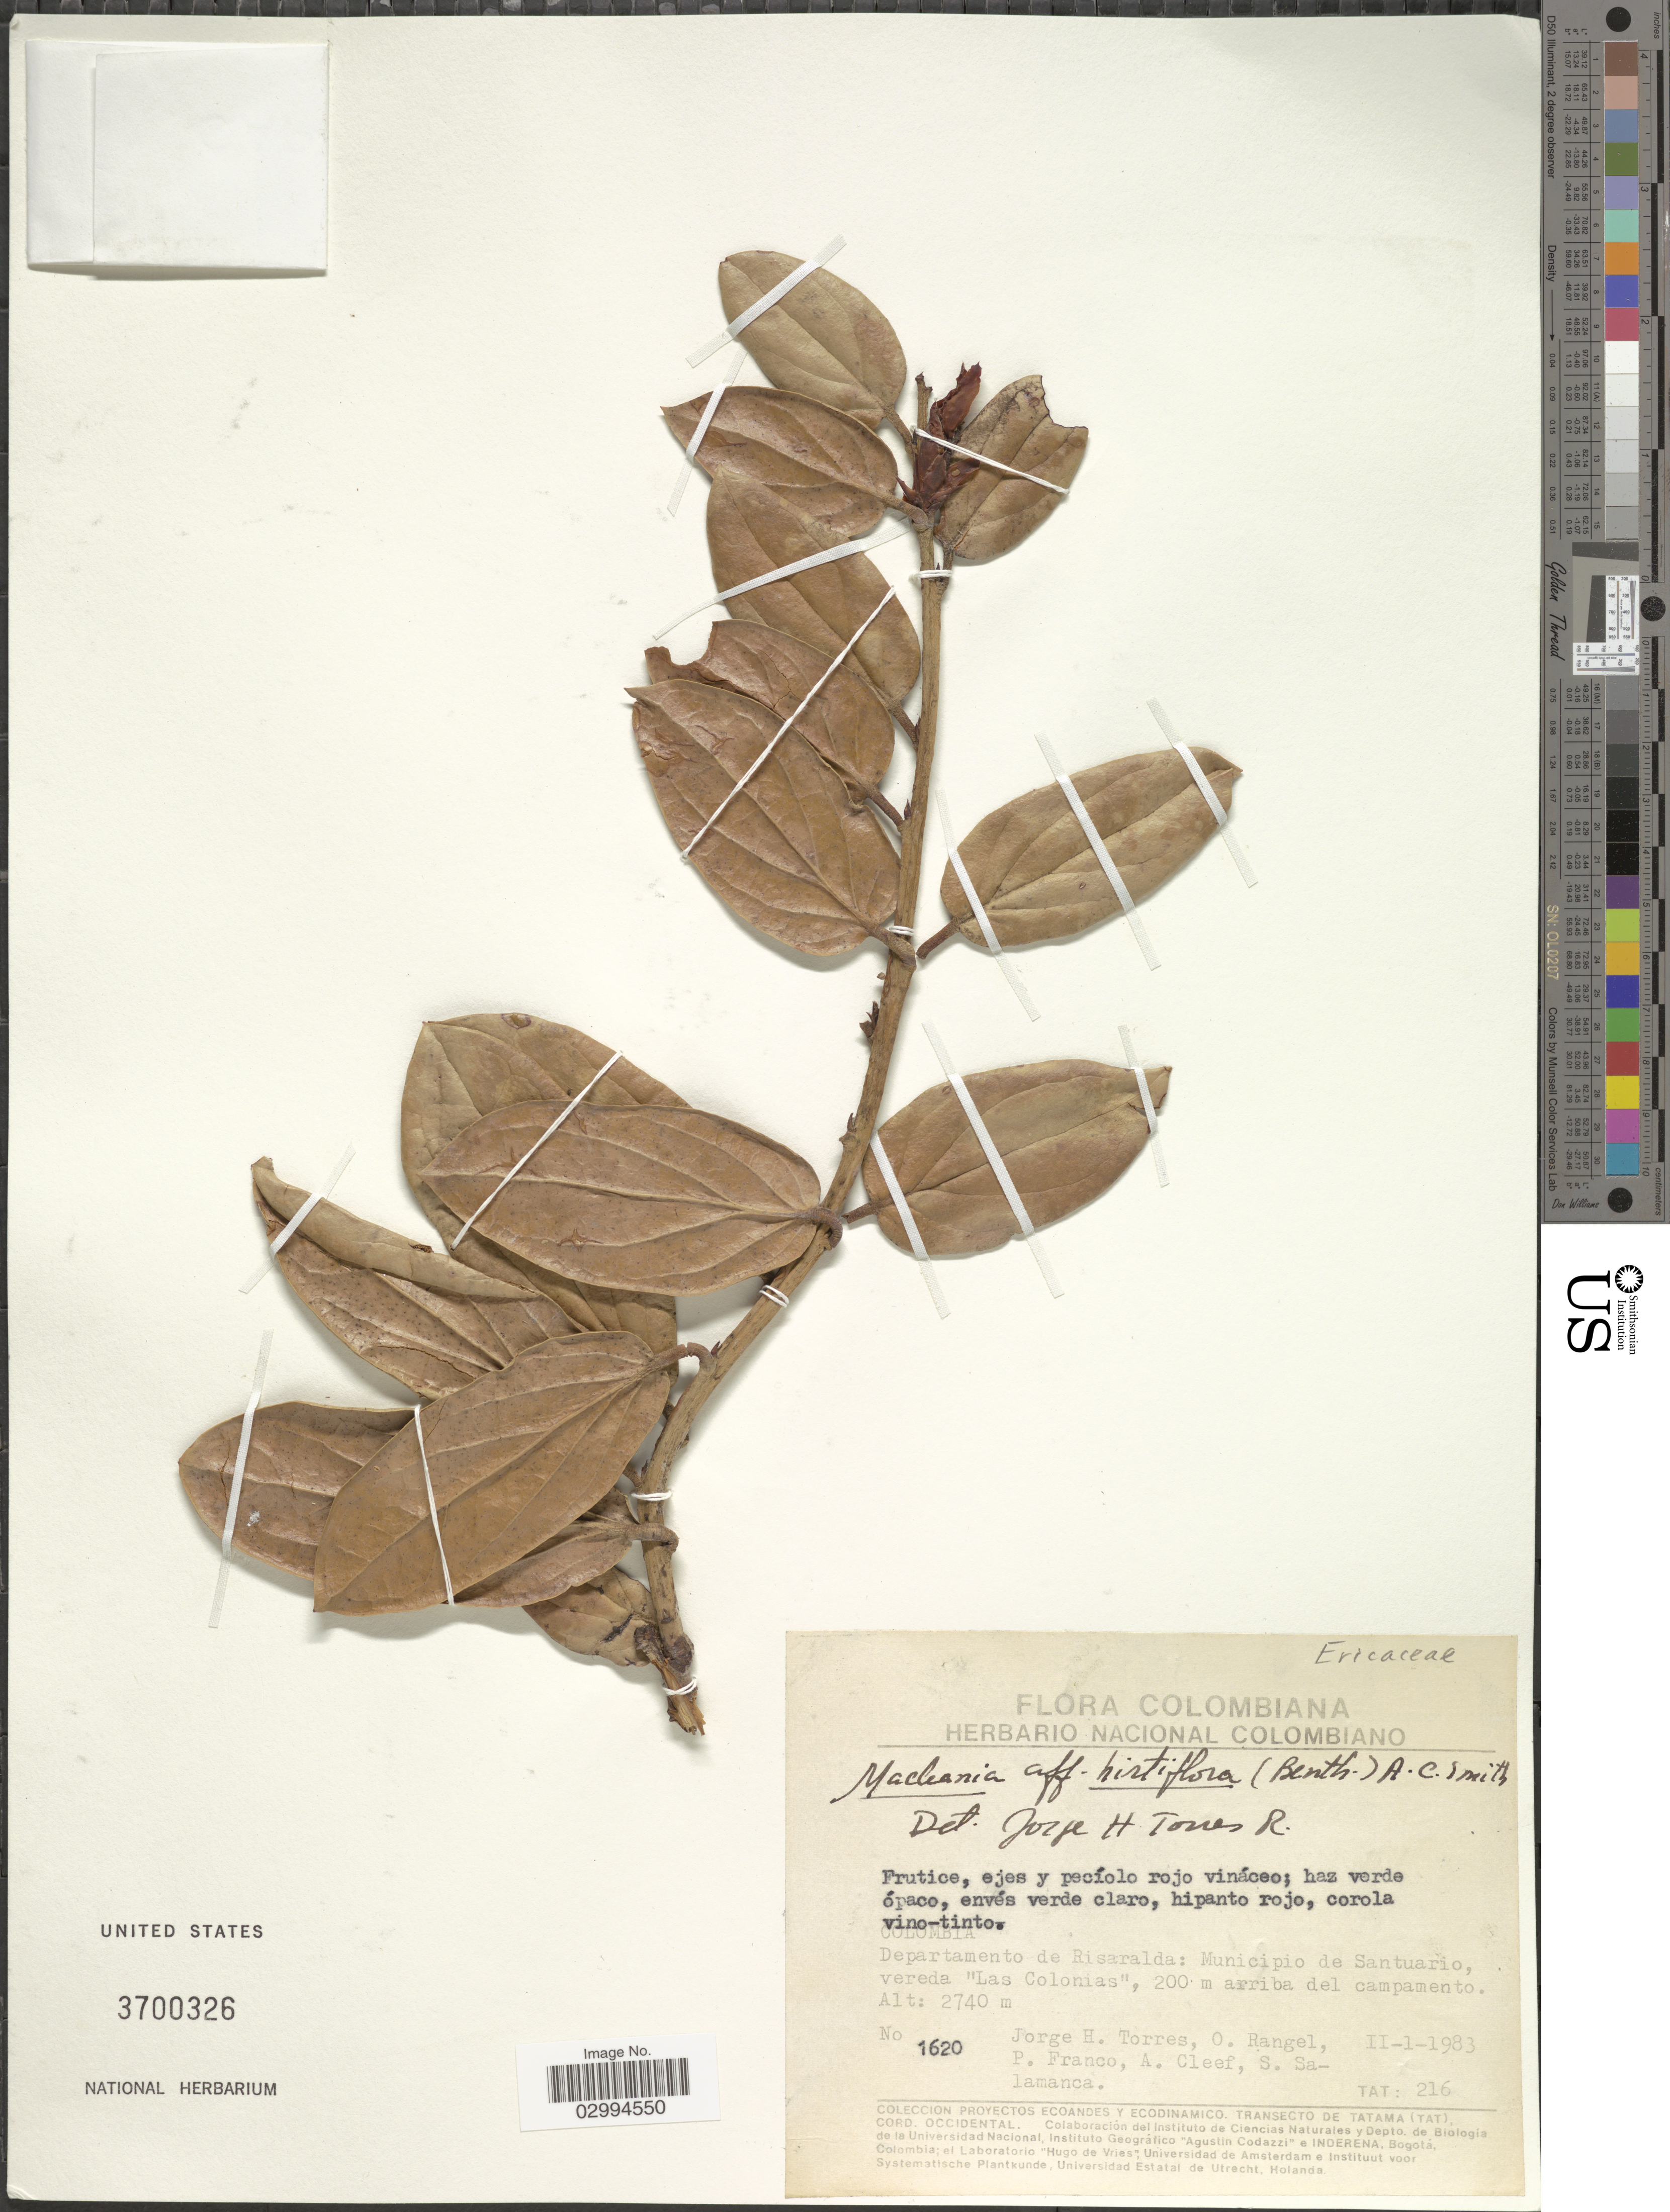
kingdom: Plantae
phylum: Tracheophyta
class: Magnoliopsida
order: Ericales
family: Ericaceae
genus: Macleania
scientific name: Macleania hirtiflora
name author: (Benth.) A.C. Sm.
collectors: J. H. Torres, O. Rangel, P. Franco, A. M. Cleef & S. Salamanca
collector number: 1620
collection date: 1983-02-01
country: Colombia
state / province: Risaralda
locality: Departamento de Risaralda: Municipio de Santuario, vereda "Las Colonias", 200 m arriba del campamento.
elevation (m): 2740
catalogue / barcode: US 3700326